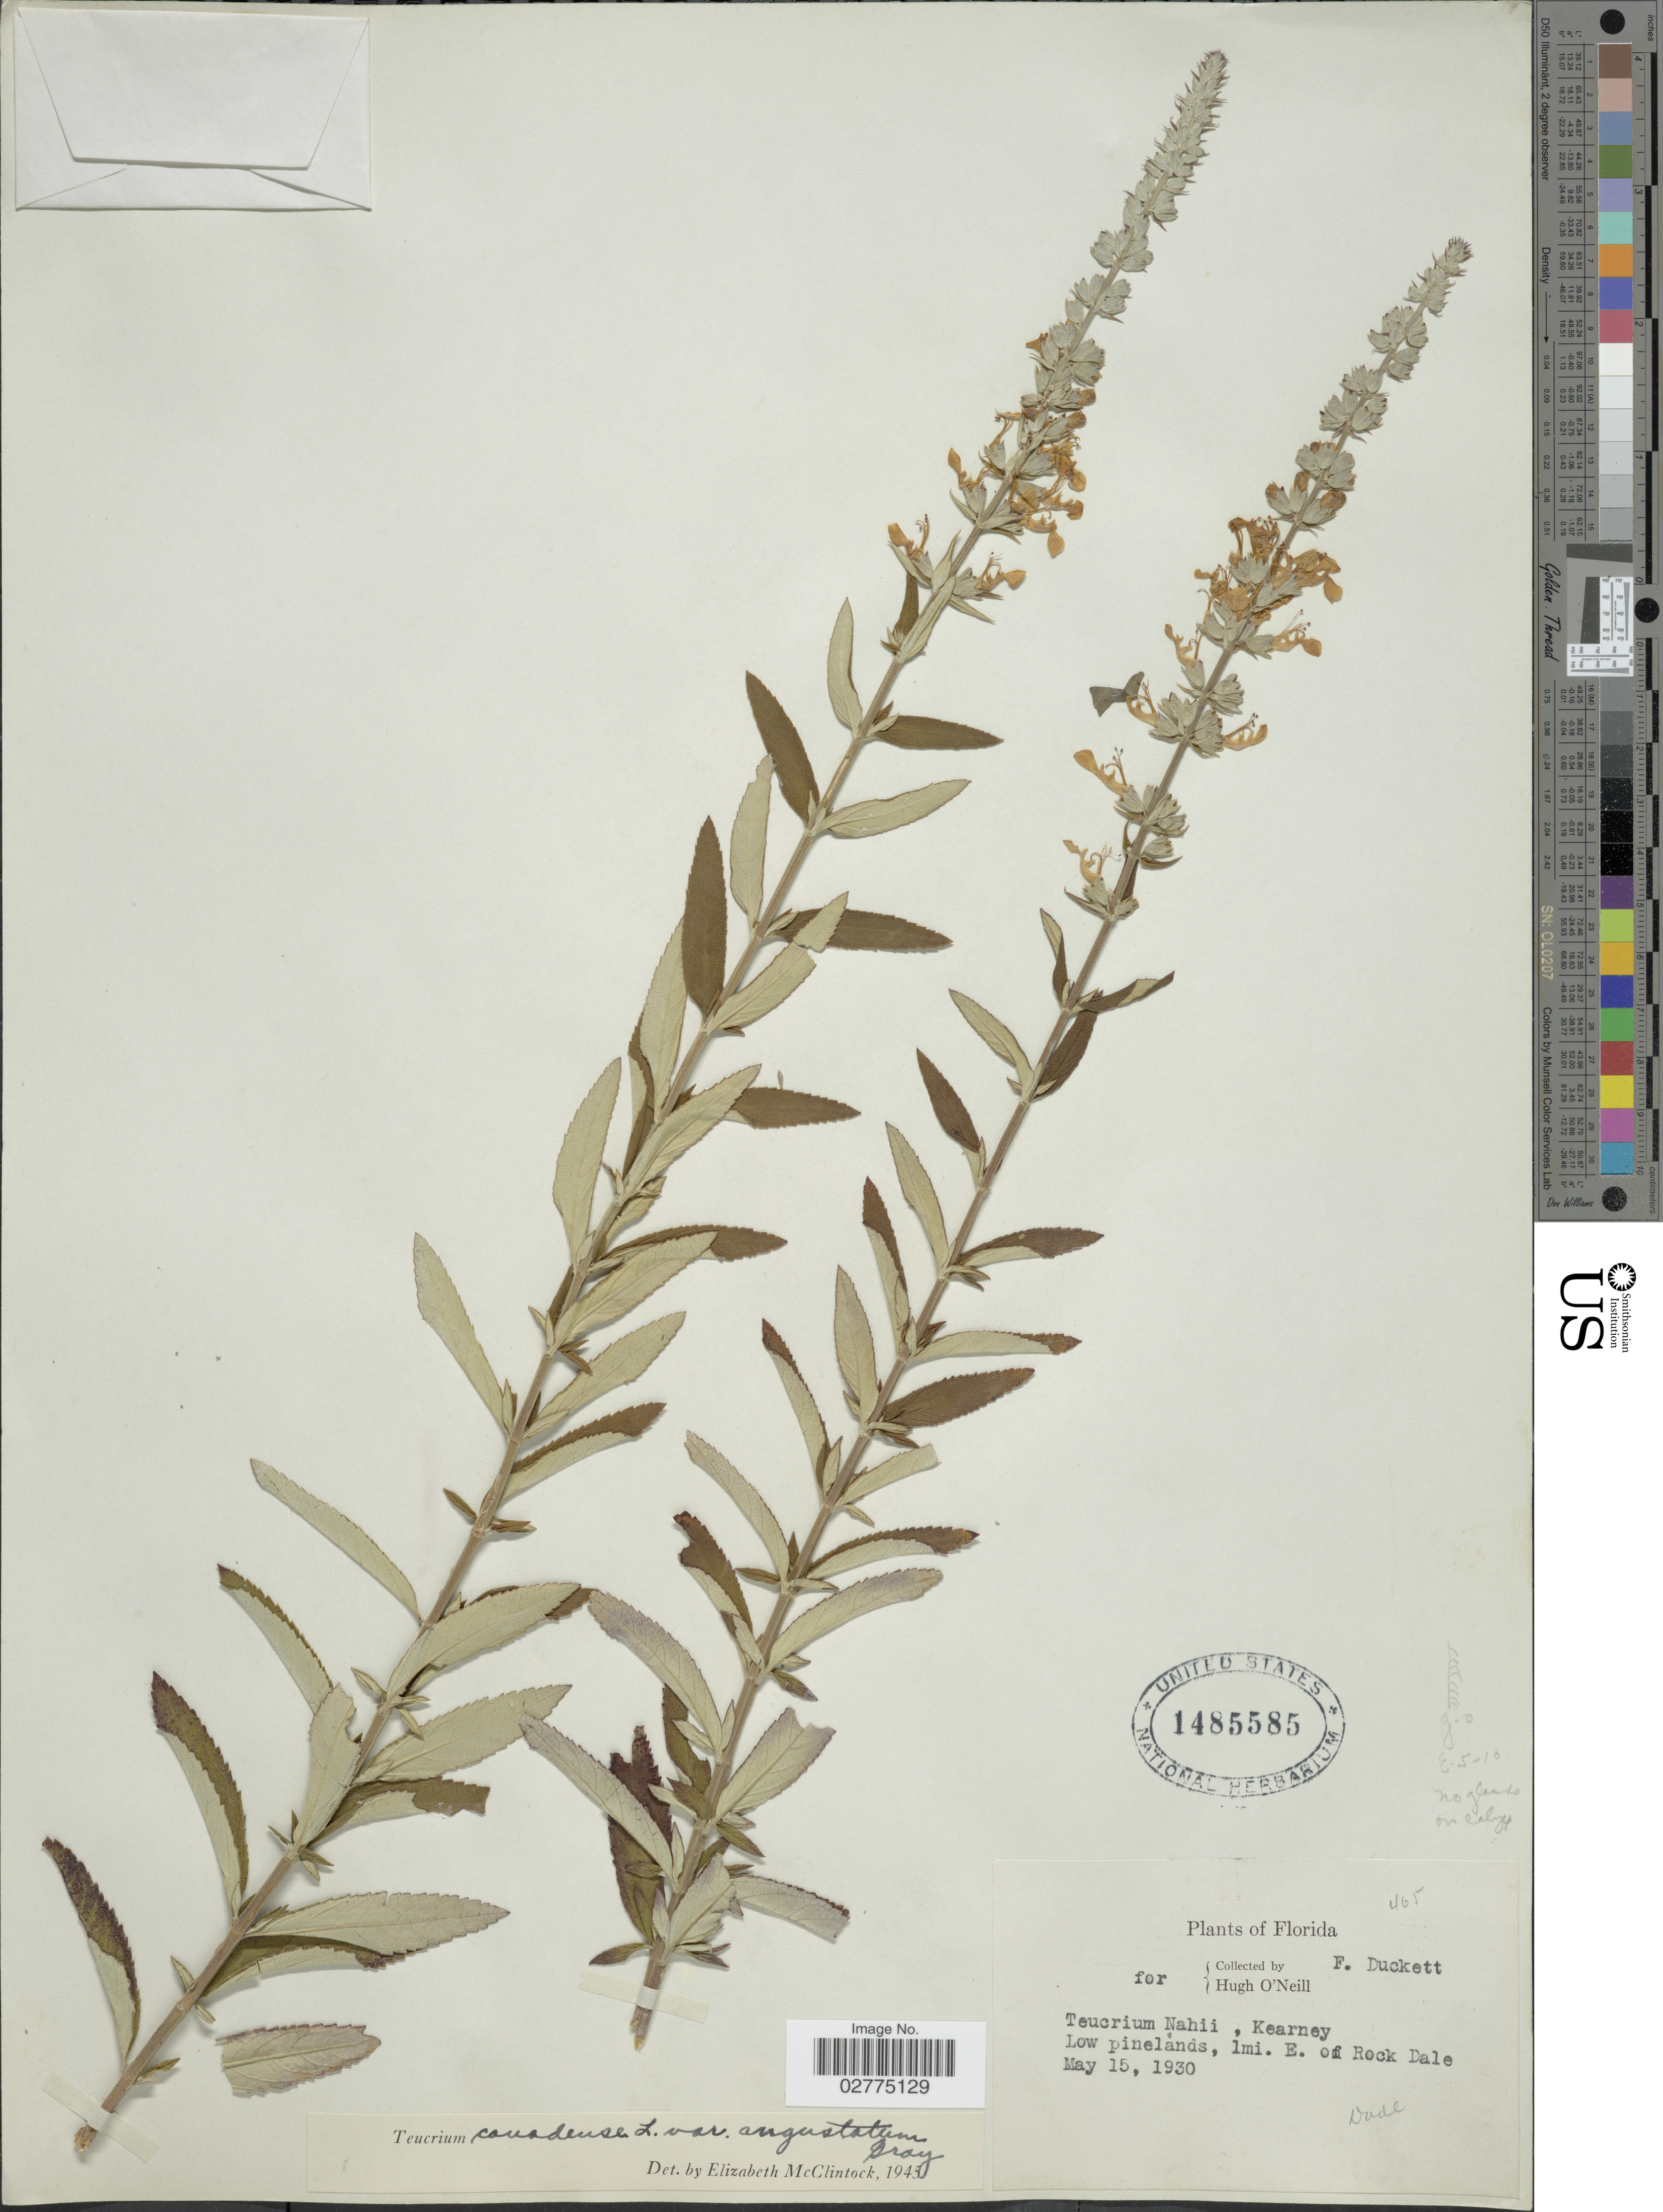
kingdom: Plantae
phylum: Tracheophyta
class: Magnoliopsida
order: Lamiales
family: Lamiaceae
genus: Teucrium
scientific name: Teucrium canadense var. angustatum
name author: A. Gray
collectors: F. Duckett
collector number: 465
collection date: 1930-05-15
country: United States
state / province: Florida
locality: Low pinelands, 1 mi. E. of Rock Dale, Dade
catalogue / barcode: US 1485585